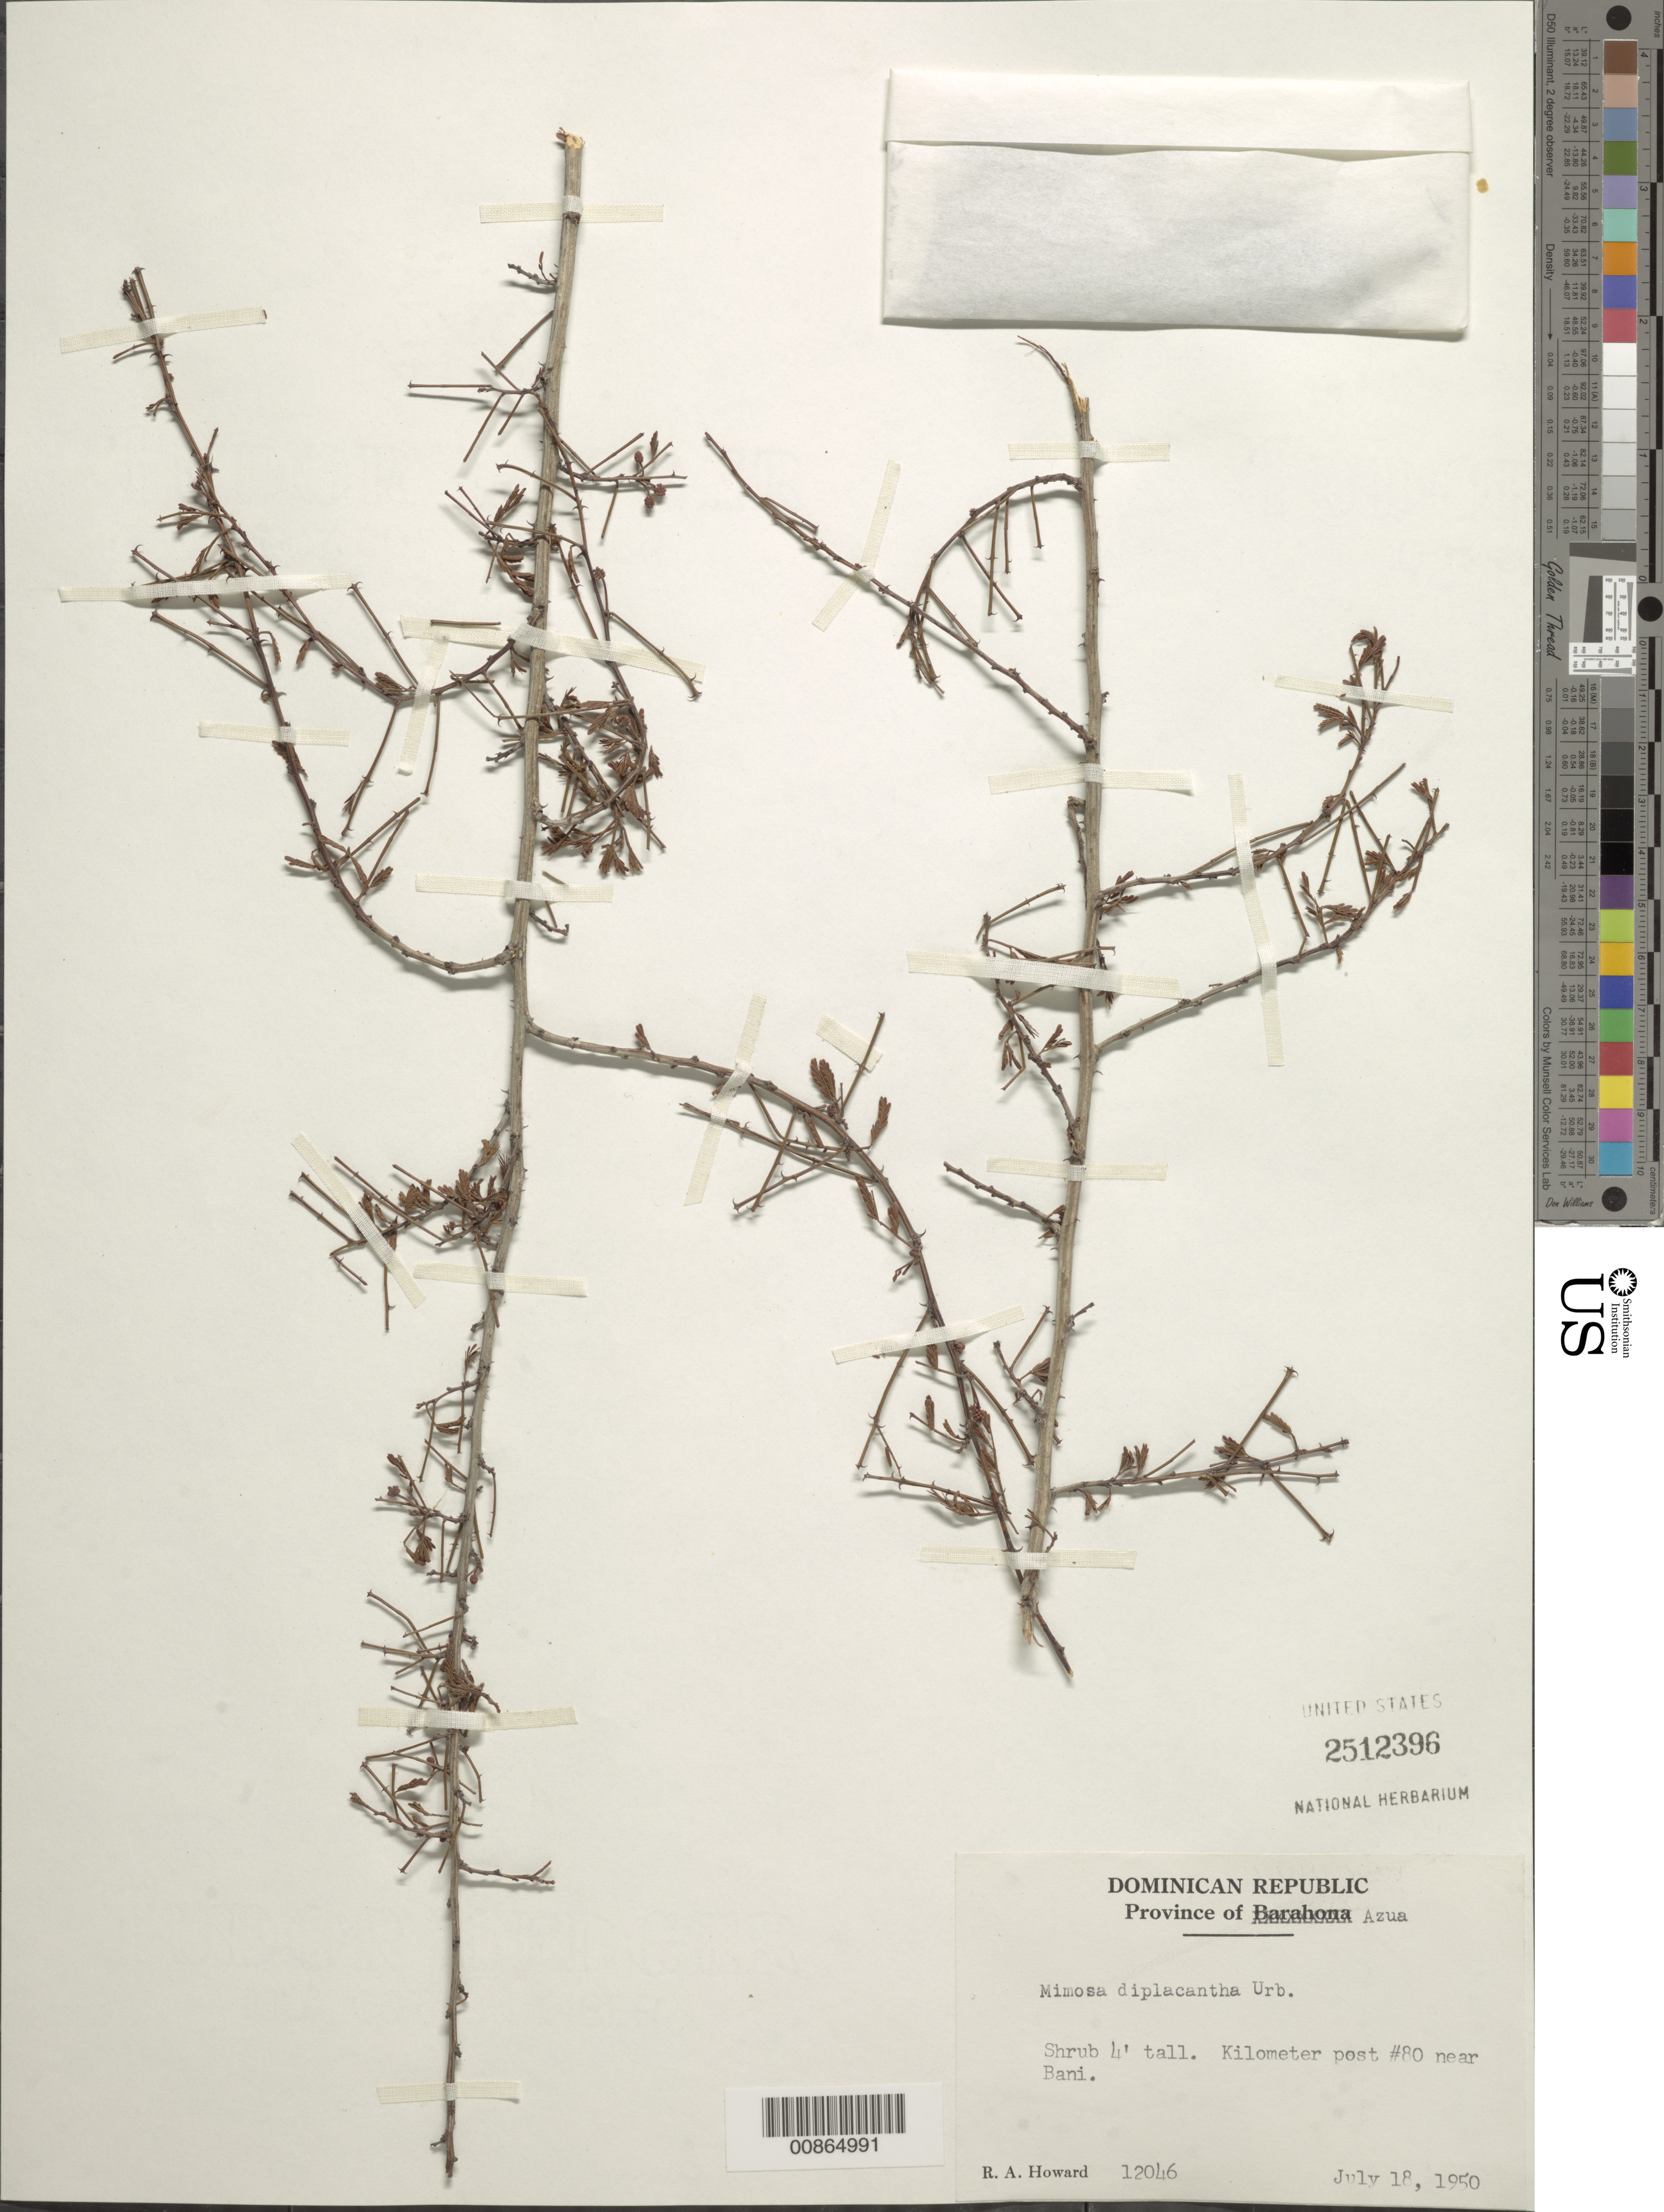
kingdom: Plantae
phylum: Tracheophyta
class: Magnoliopsida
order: Fabales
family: Fabaceae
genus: Mimosa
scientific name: Mimosa diplacantha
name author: Benth.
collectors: R. A. Howard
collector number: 12046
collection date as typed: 18 Jul 1950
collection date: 1950-07-18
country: Dominican Republic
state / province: Azua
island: Hispaniola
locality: Kilometer post #80 near Bani.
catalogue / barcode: US 2512396